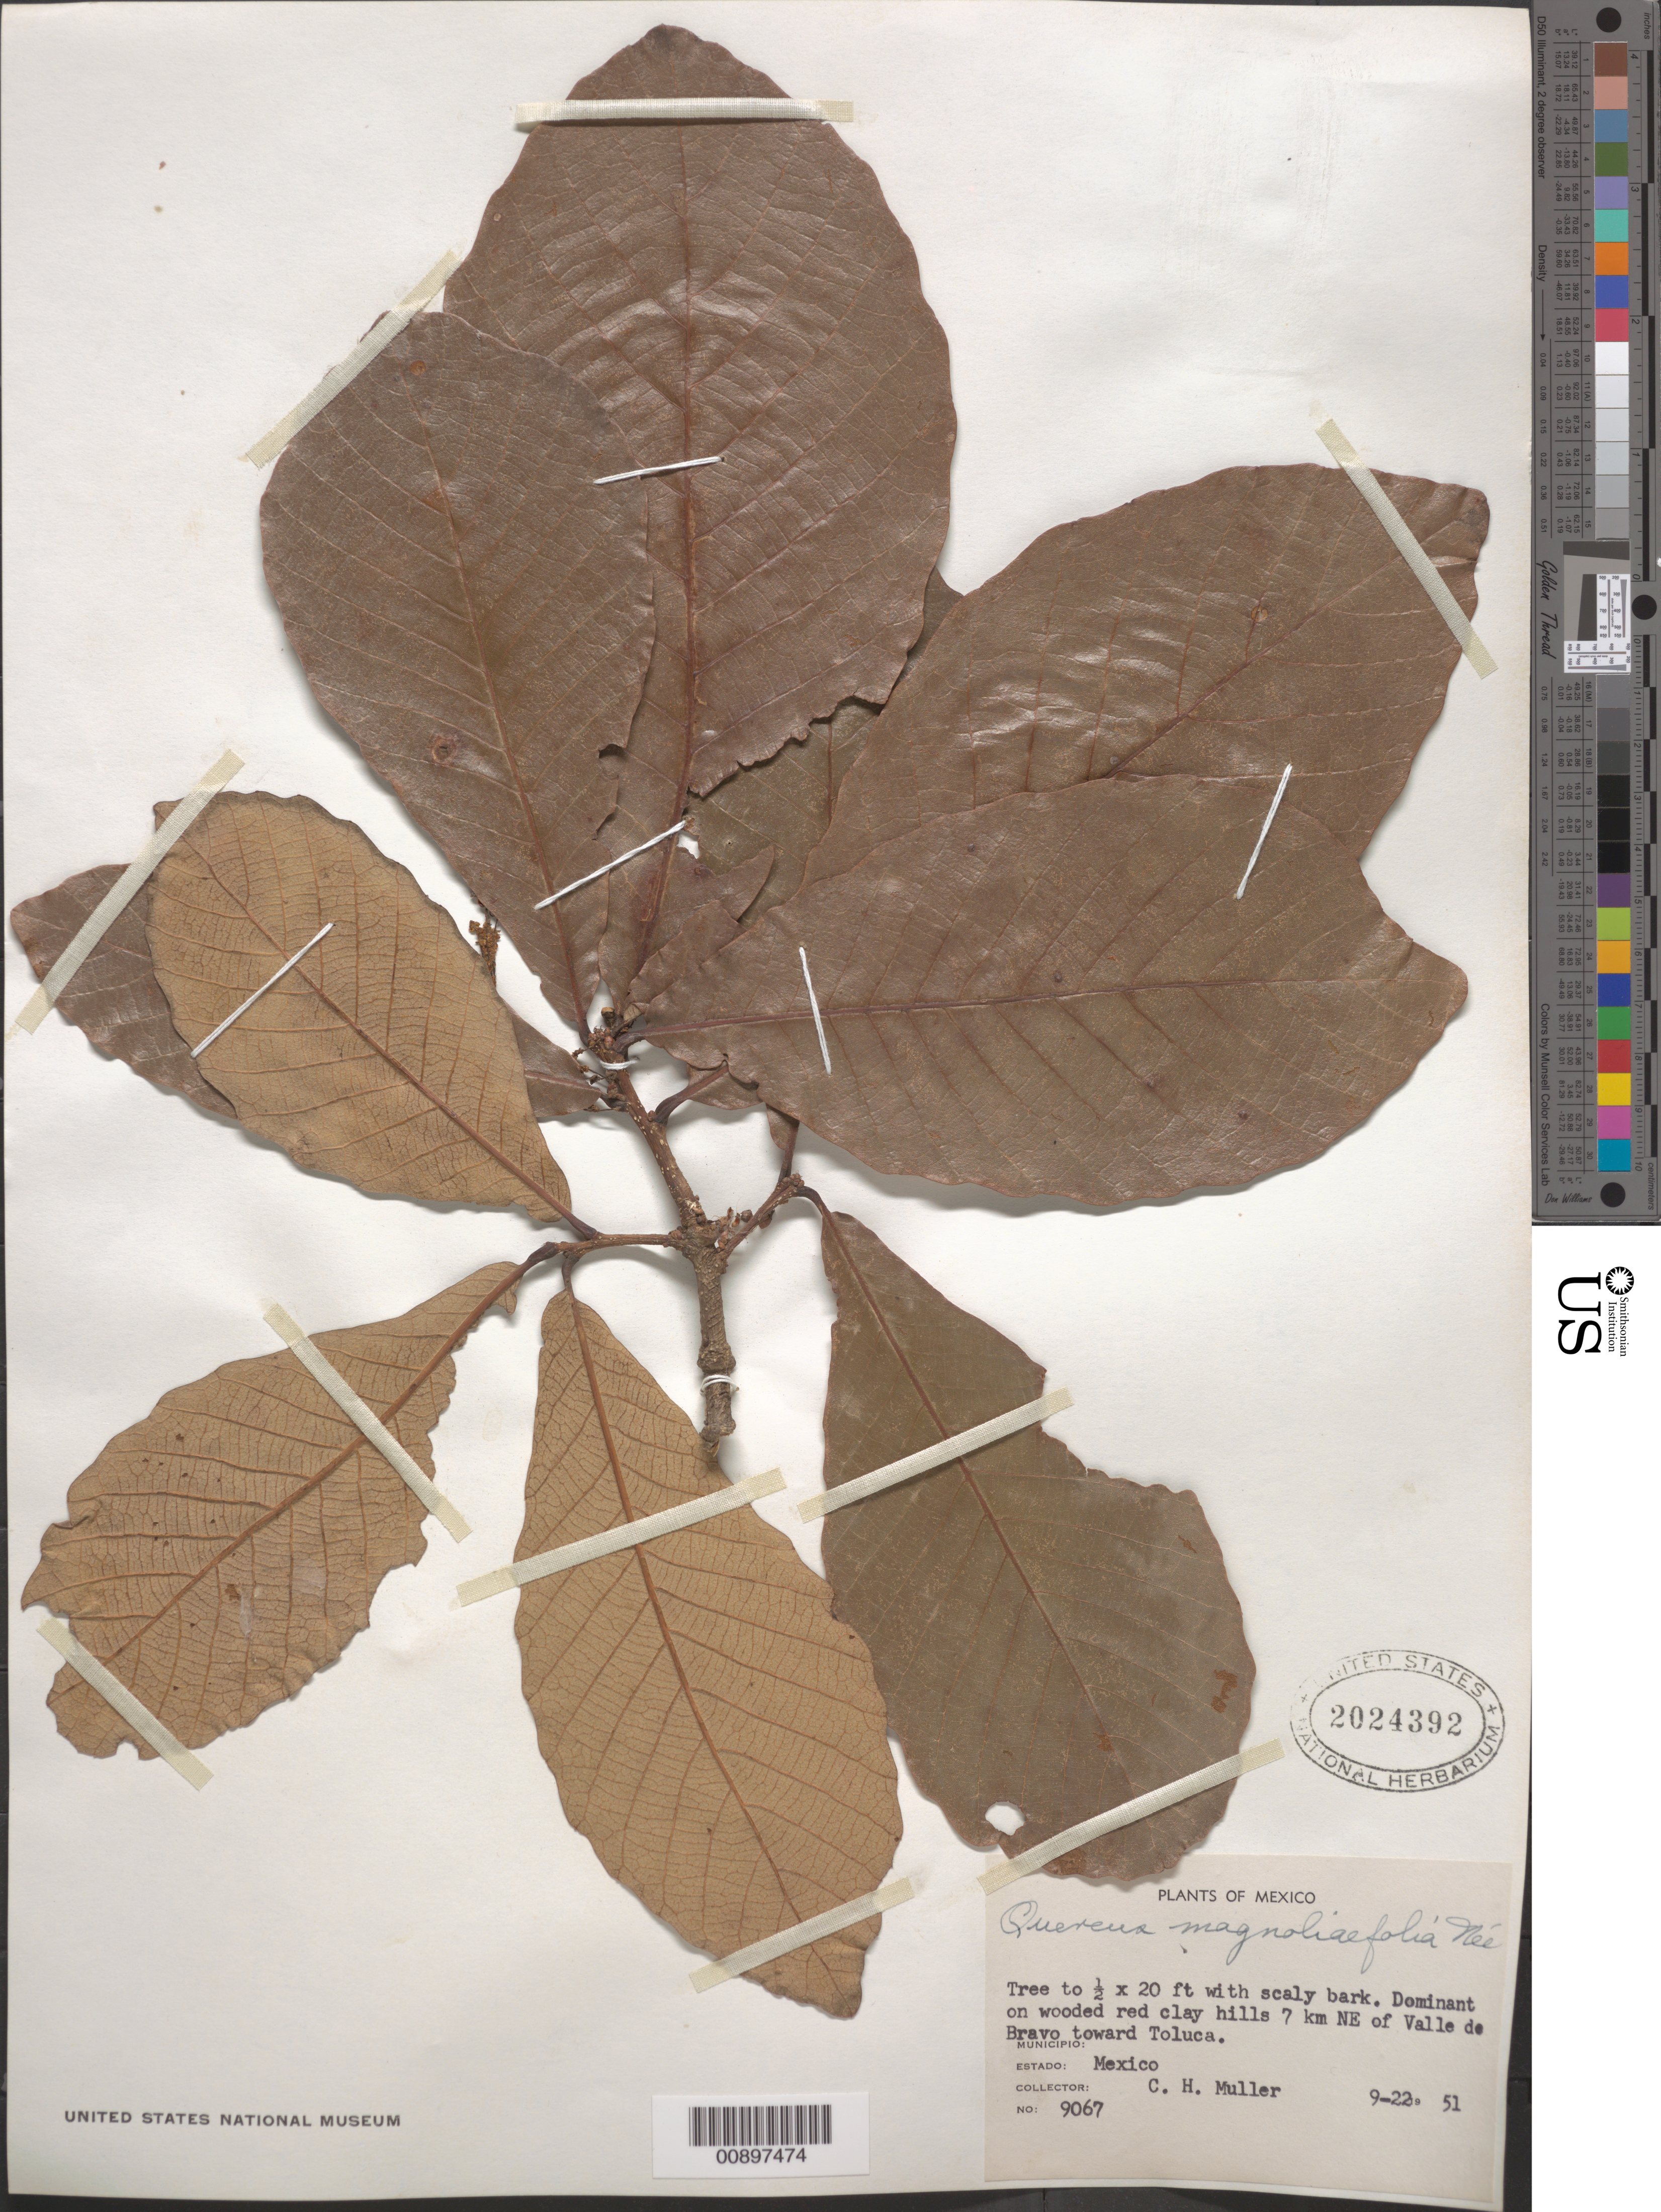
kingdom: Plantae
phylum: Tracheophyta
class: Magnoliopsida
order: Fagales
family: Fagaceae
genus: Quercus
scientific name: Quercus magnoliifolia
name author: Née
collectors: C. H. Muller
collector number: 9067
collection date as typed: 22 Sep 1951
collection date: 1951-09-22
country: Mexico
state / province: México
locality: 7 km NE of Valle de Bravo toward Toluca.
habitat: On wooded red clay hills.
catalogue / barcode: US 2024392